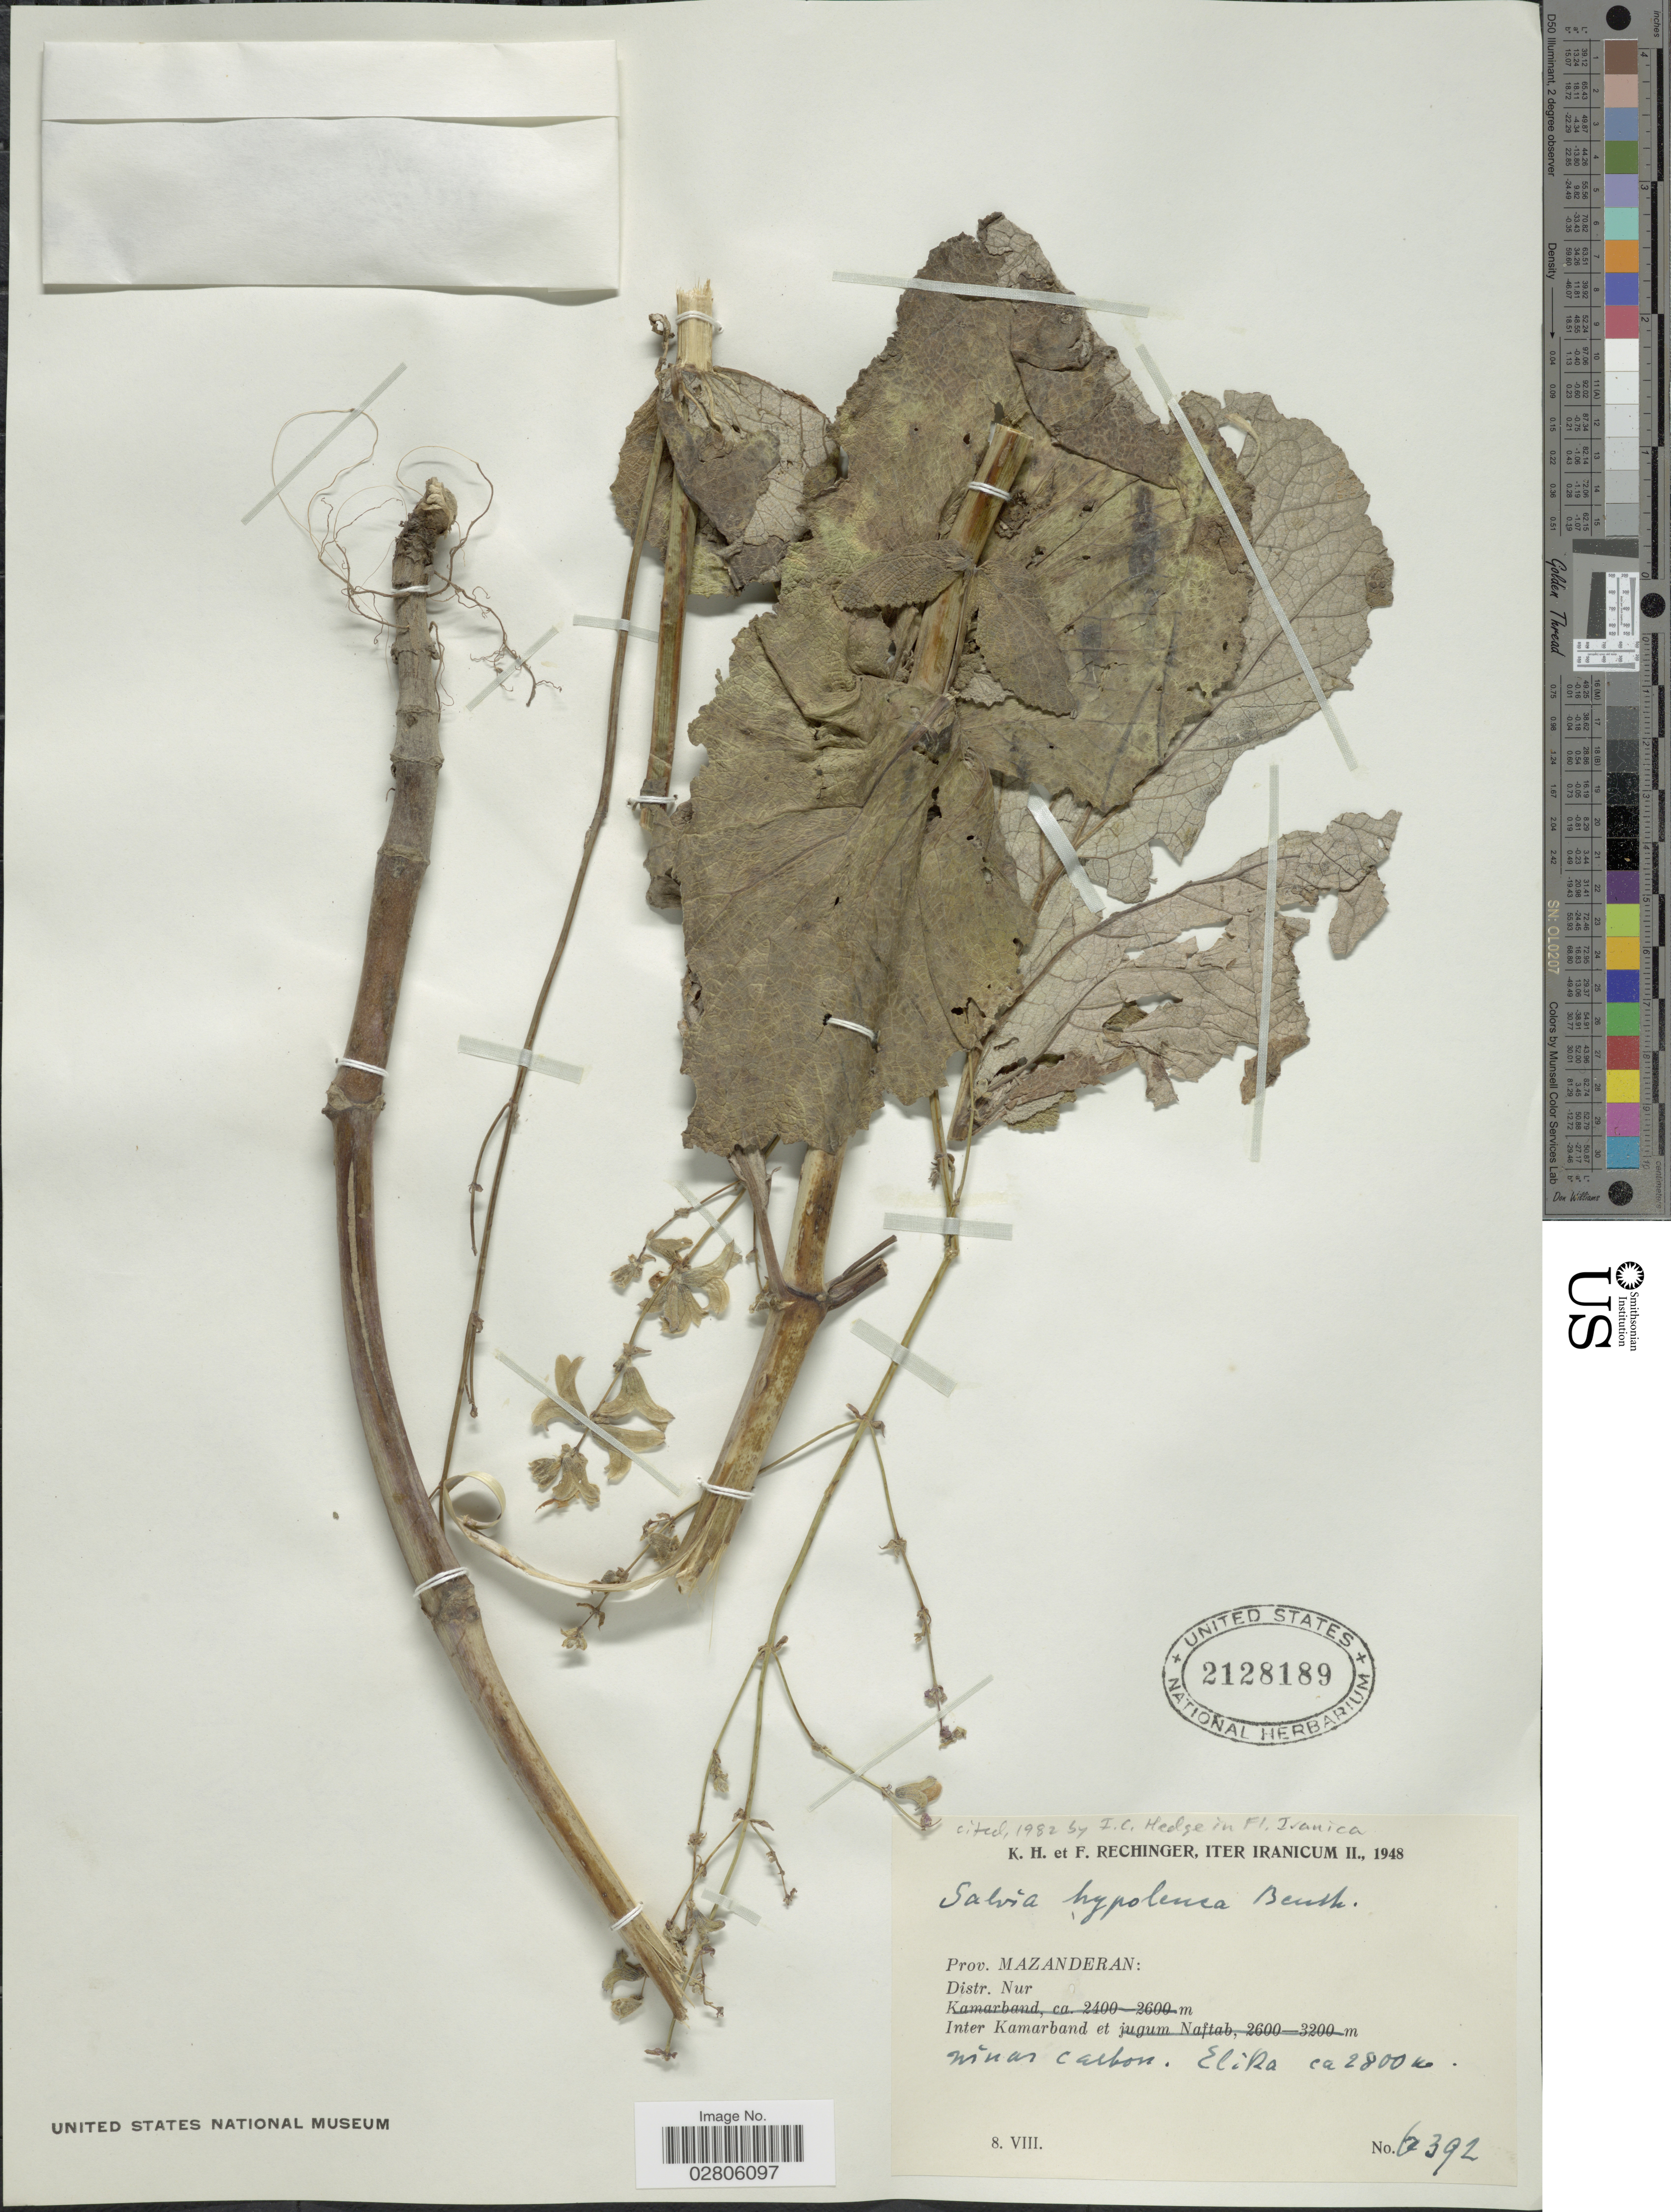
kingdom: Plantae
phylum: Tracheophyta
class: Magnoliopsida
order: Lamiales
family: Lamiaceae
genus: Salvia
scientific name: Salvia hypoleuca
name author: Benth.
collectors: K. H. Rechinger & F. Rechinger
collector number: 6392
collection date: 1948-08-08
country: Iran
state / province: Mazandaran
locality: Prov. Mazanderan: Distr. Nur., Inter Kamarband et minas carbon. Elika [interpreted].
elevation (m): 2800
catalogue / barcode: US 2128189